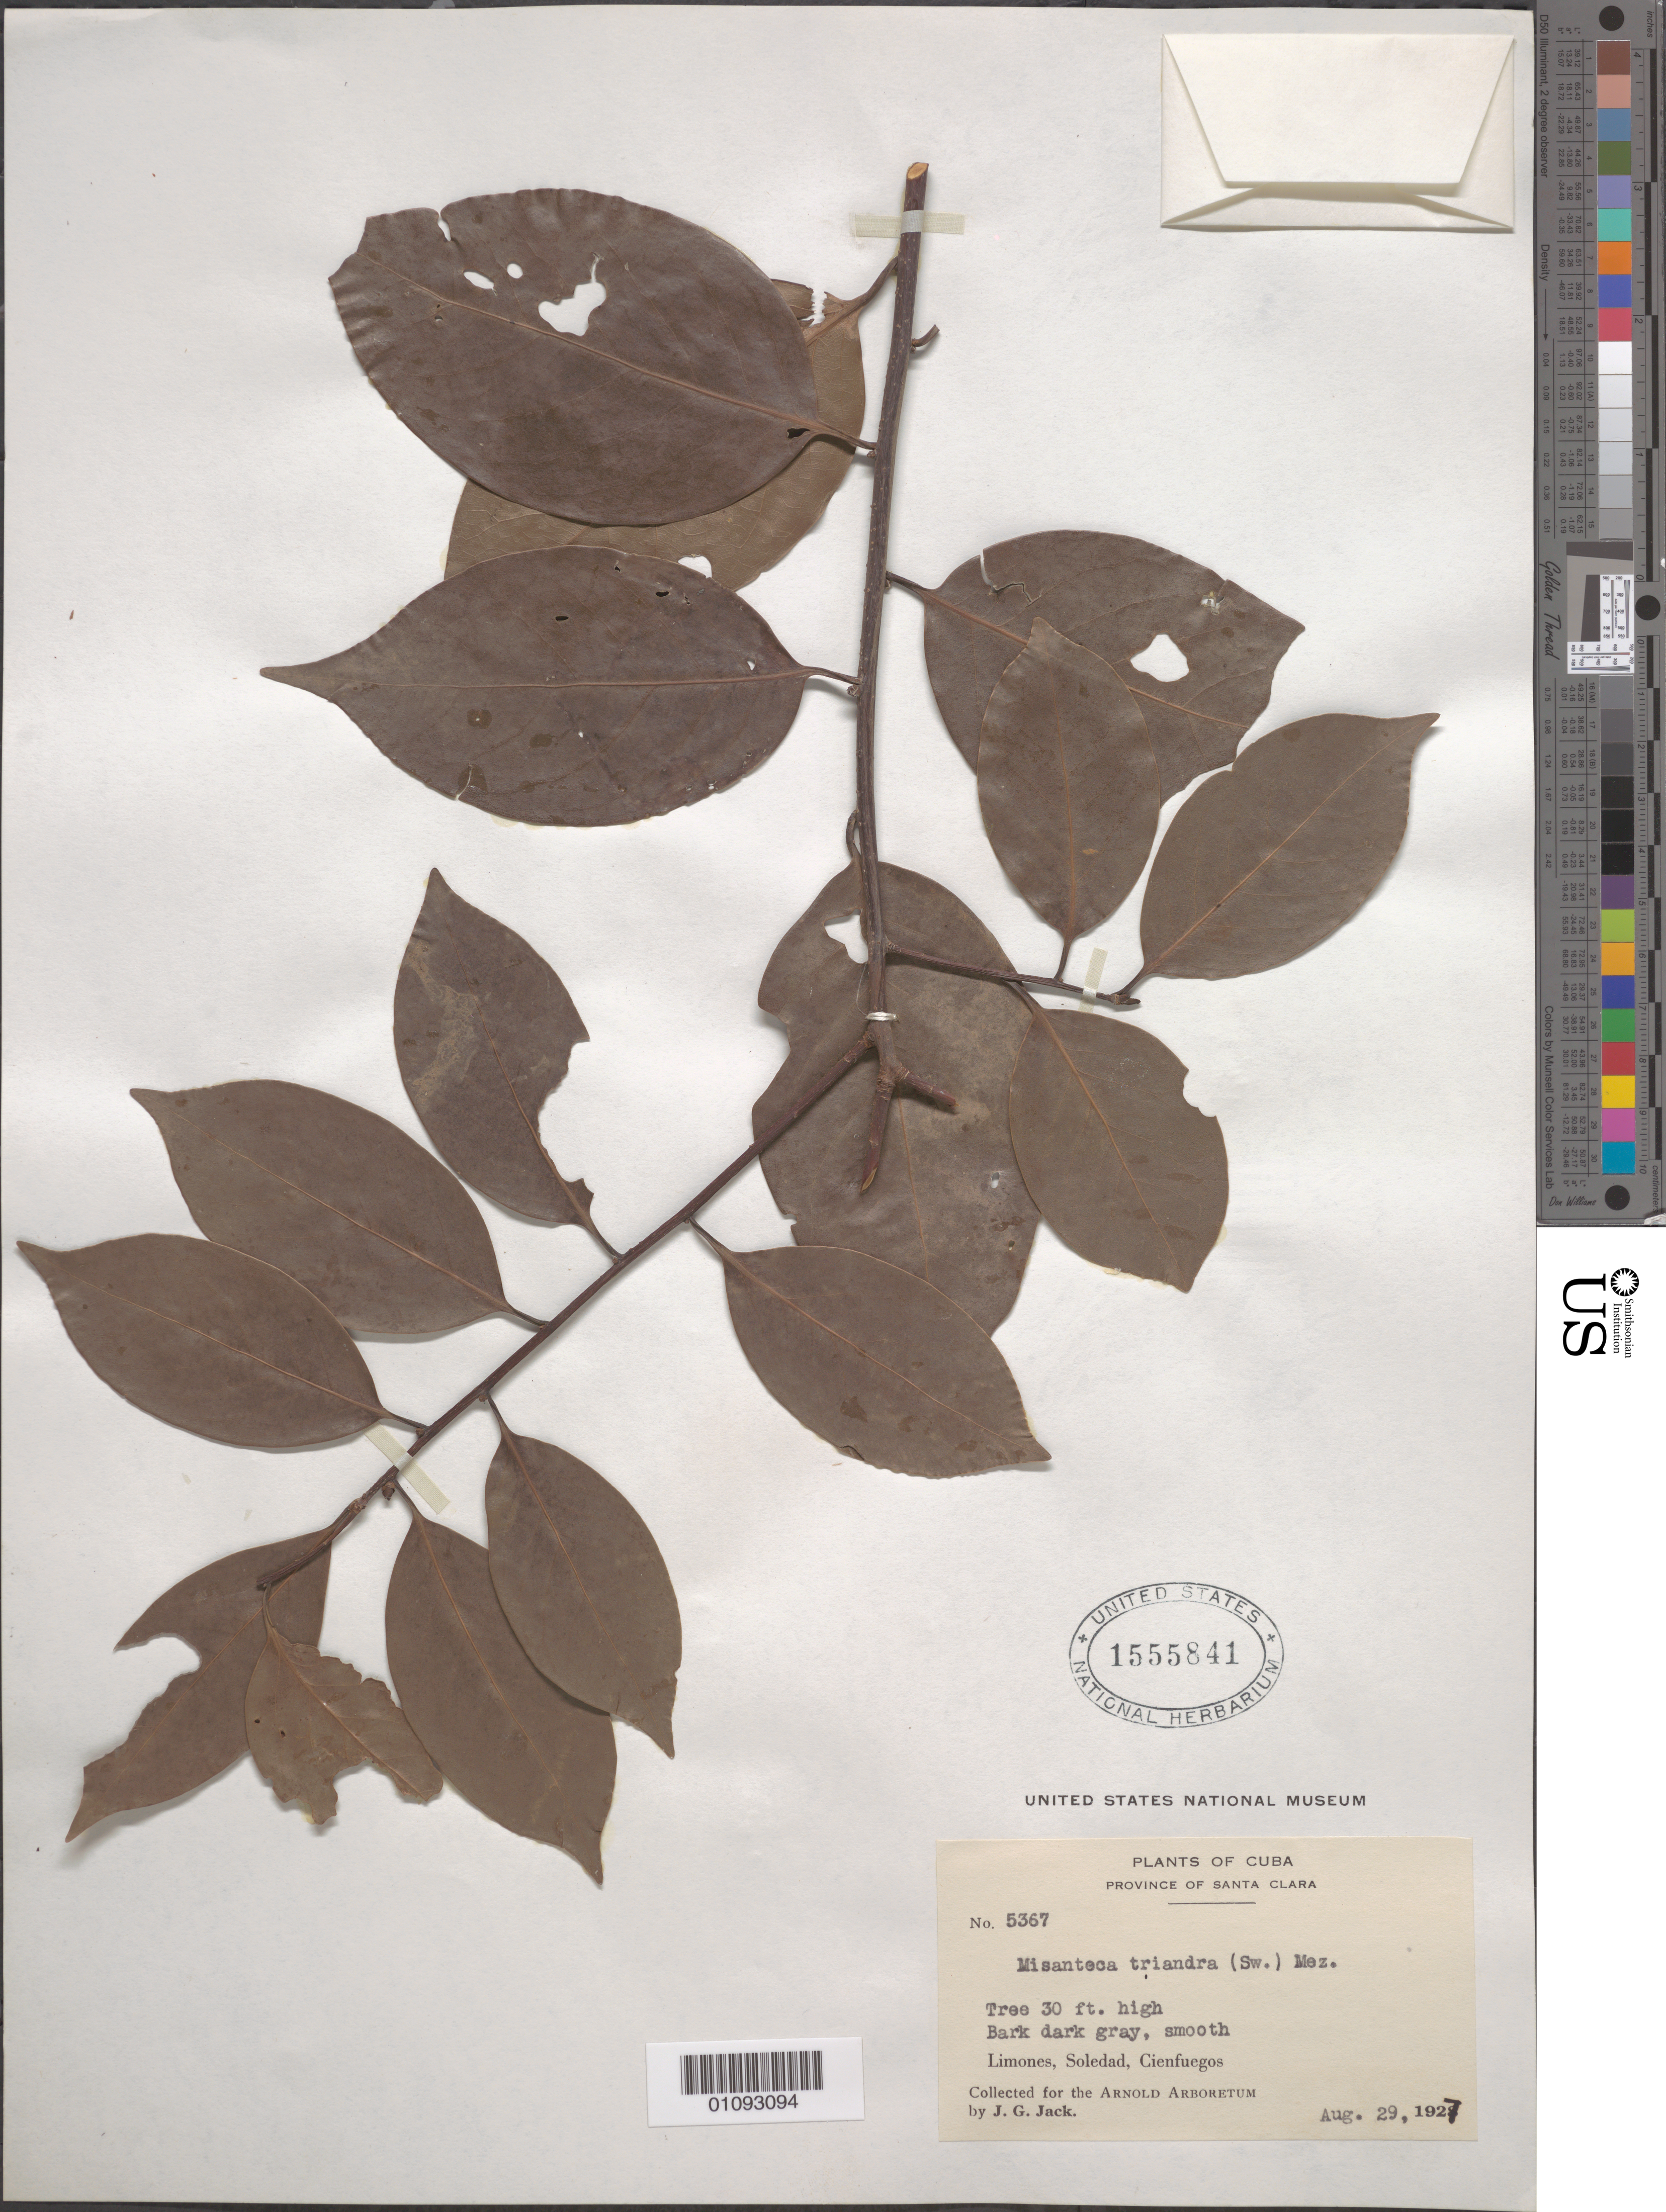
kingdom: Plantae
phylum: Tracheophyta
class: Magnoliopsida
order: Laurales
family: Lauraceae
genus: Licaria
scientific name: Licaria triandra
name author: (Sw.) Kosterm.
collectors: J. G. Jack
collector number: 5367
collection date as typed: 29 Aug 1927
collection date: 1927-08-29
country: Cuba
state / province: Cienfuegos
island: Cuba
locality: Limones, Soledad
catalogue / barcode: US 1555841